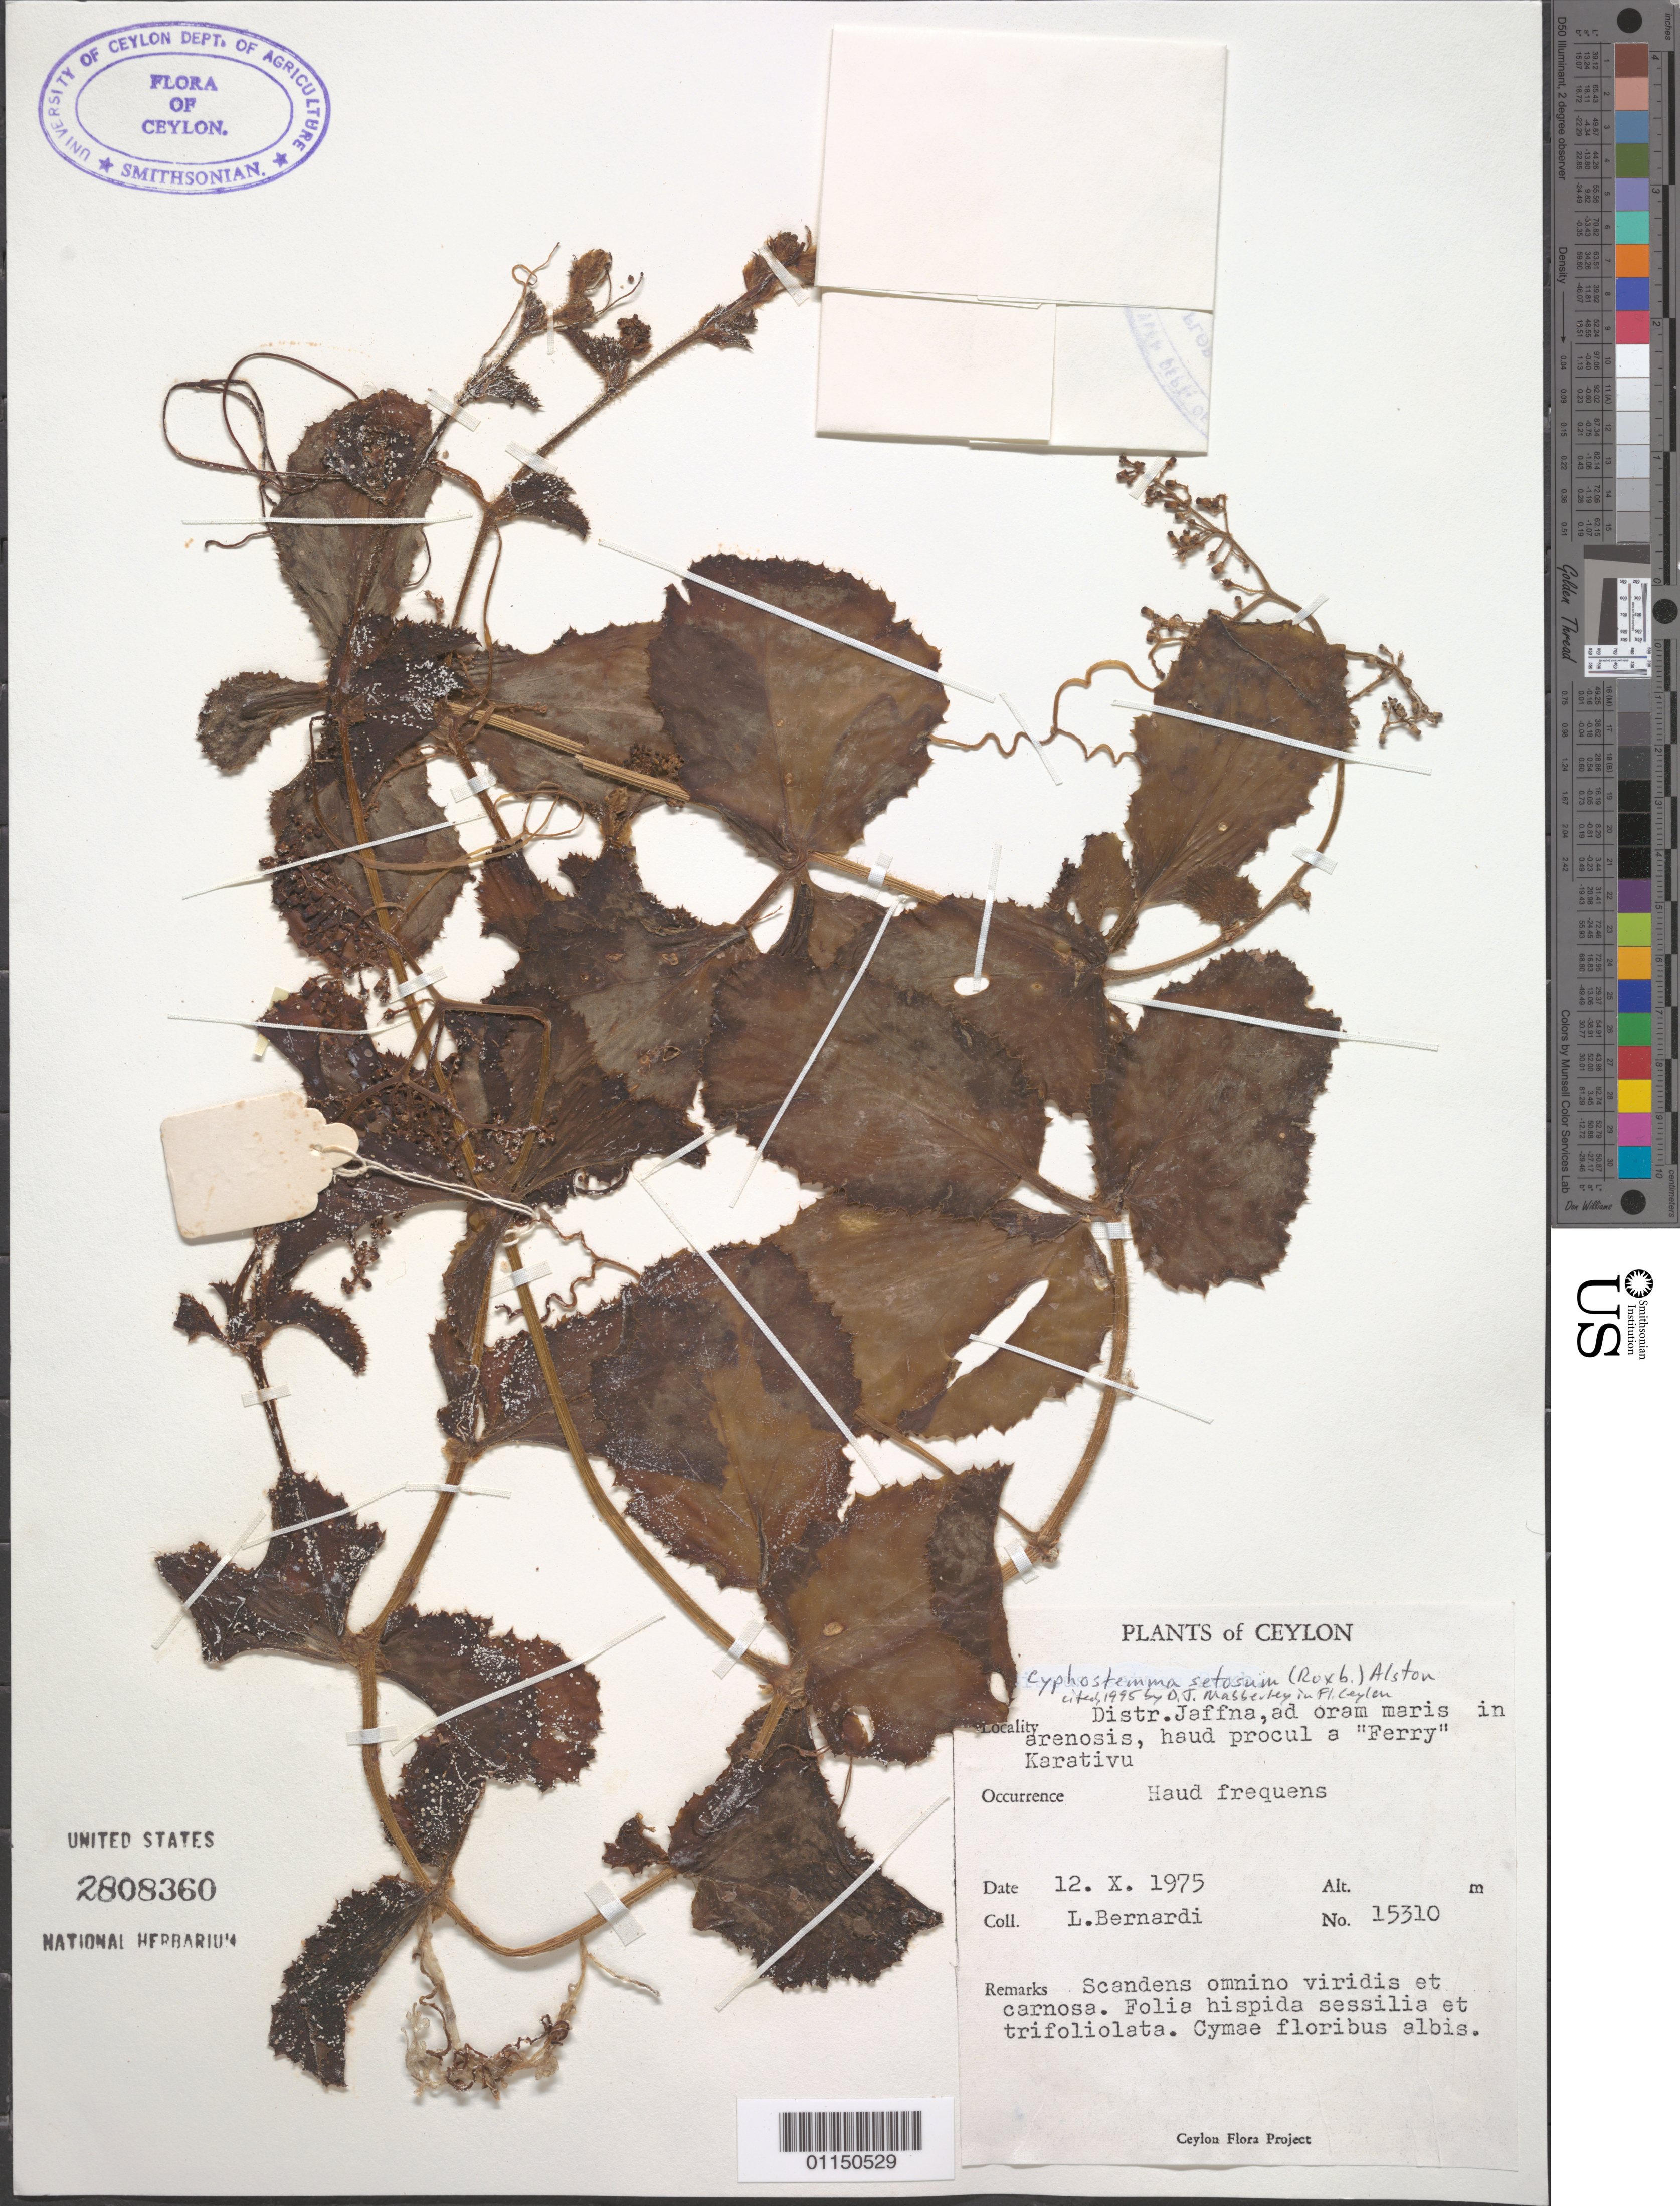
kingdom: Plantae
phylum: Tracheophyta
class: Magnoliopsida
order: Vitales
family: Vitaceae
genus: Cyphostemma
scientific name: Cyphostemma setosum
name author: (Roxb.) Alston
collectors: L. Bernardi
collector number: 15310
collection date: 1975-10-12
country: Sri Lanka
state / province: Northern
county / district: Jaffna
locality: In arenosis, haud procul a "Ferry" Karativu.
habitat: Scandens.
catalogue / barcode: US 2808360